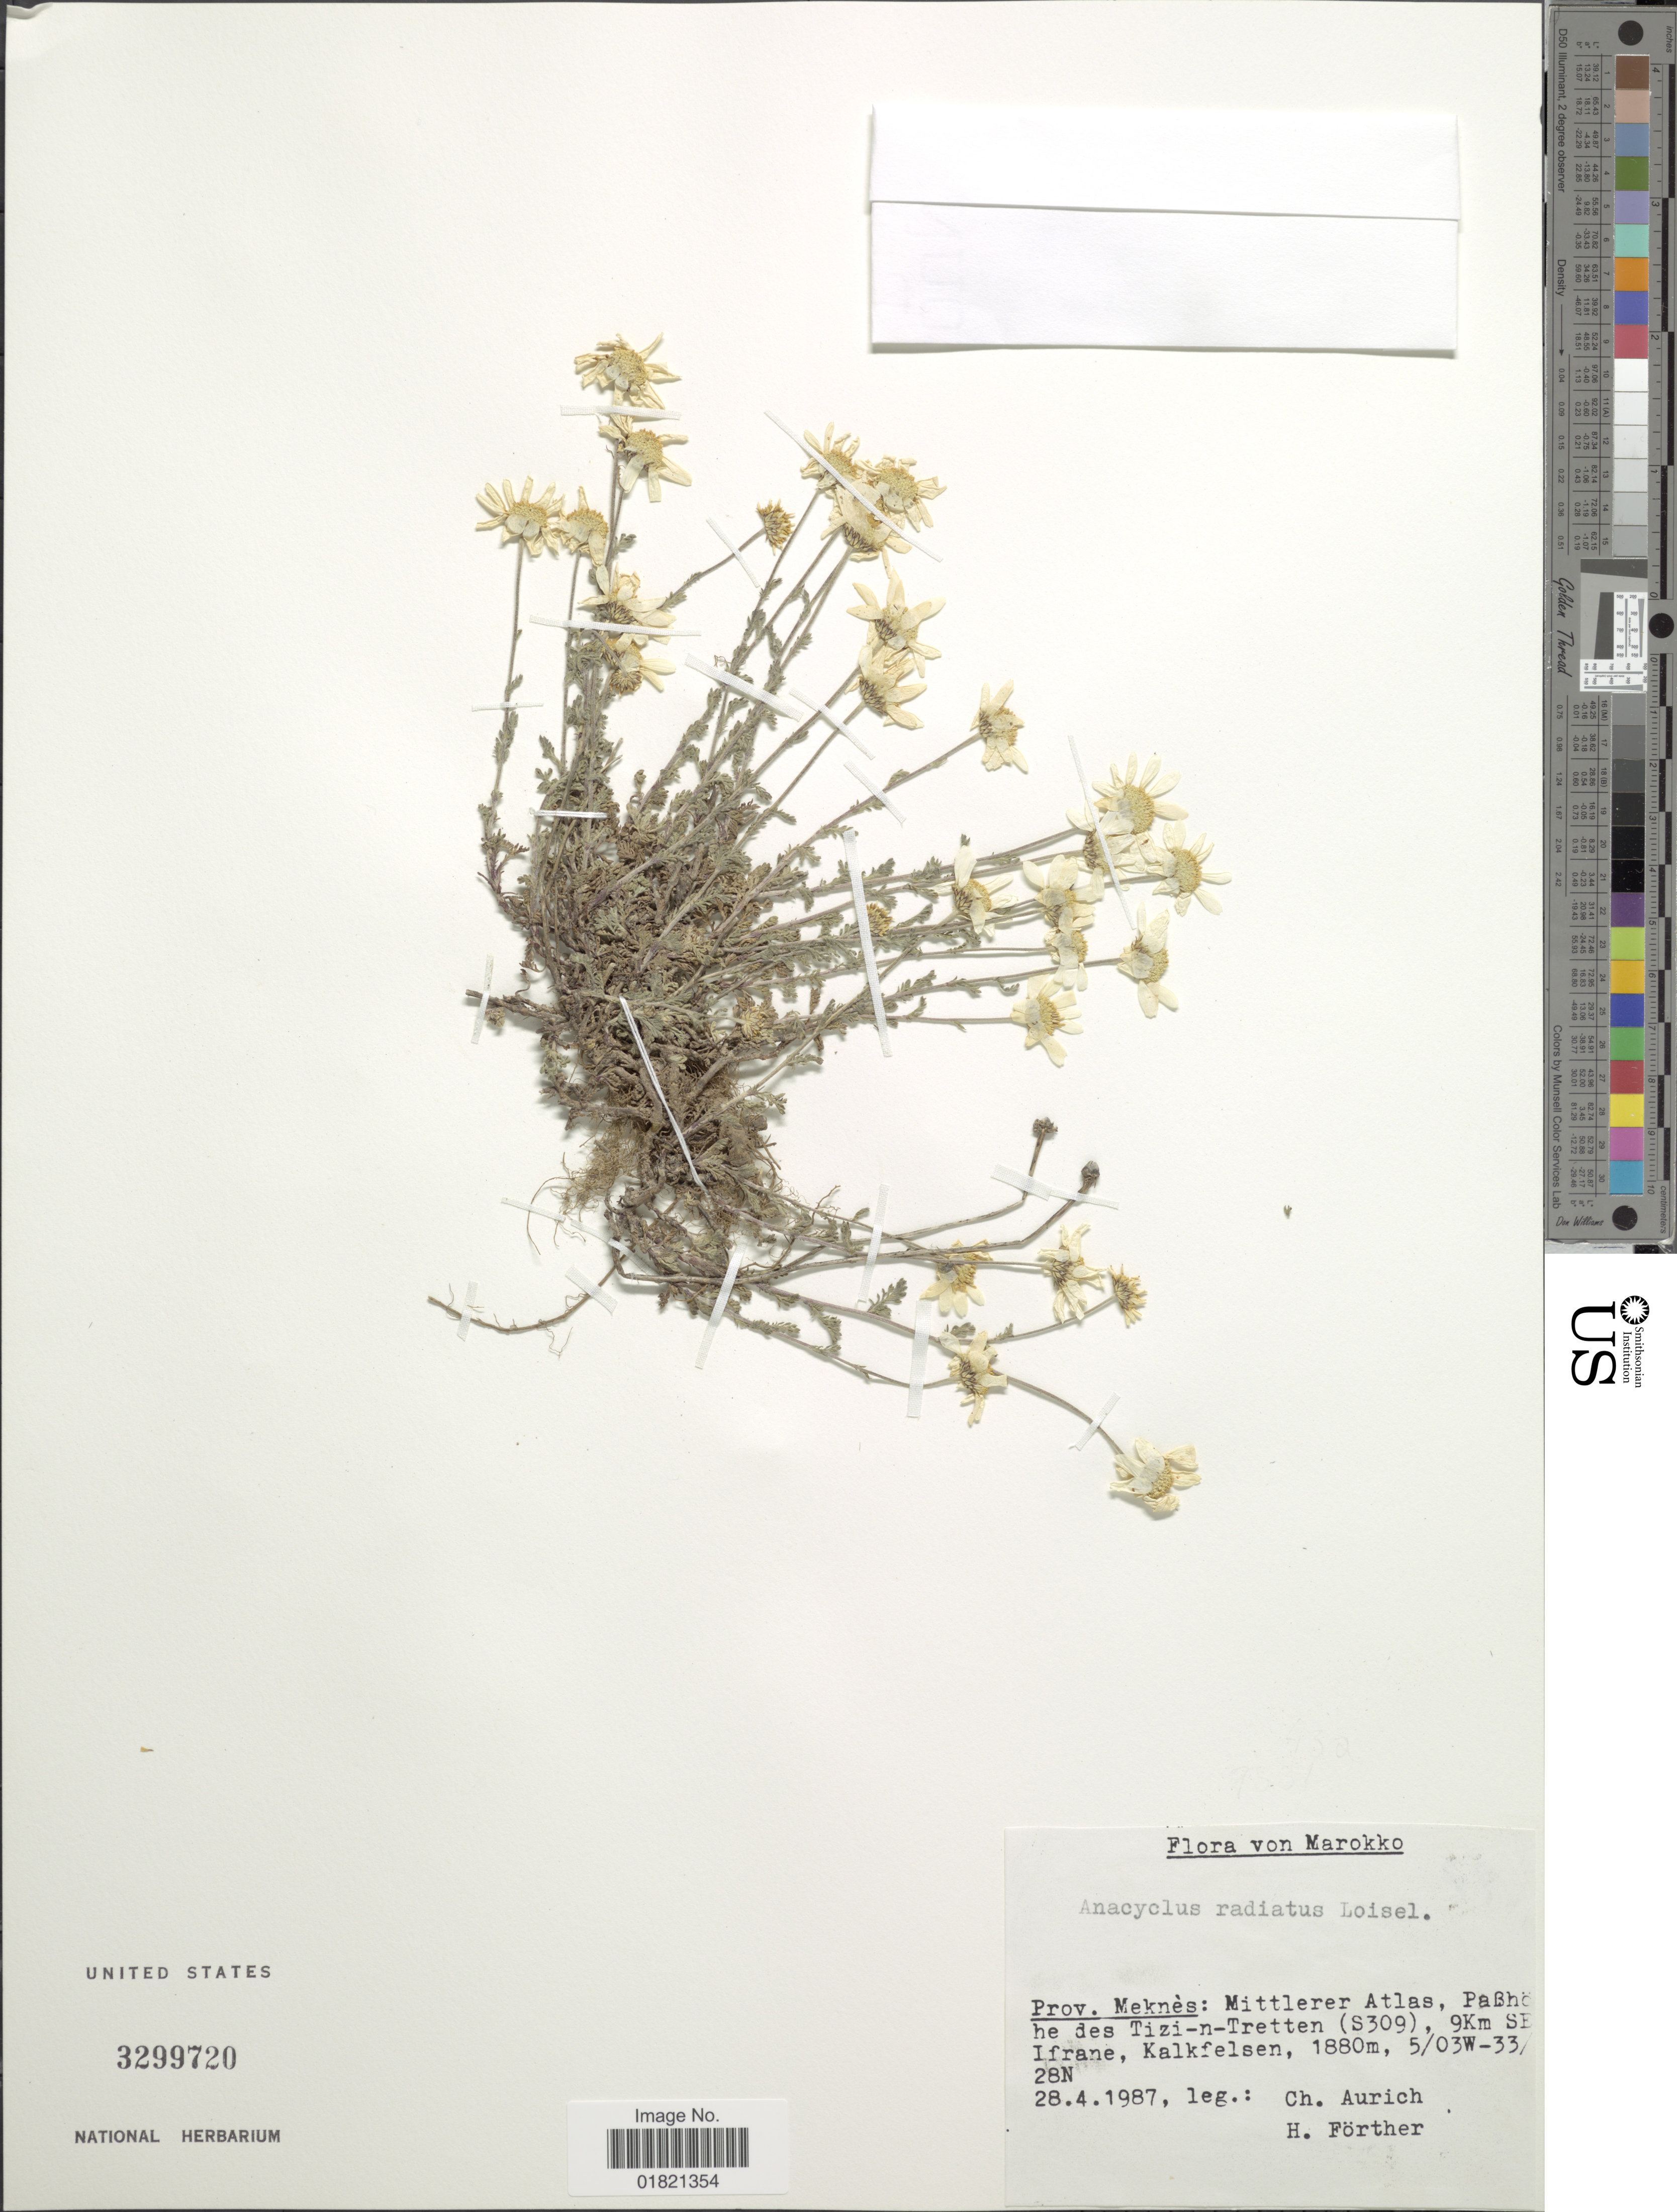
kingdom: Plantae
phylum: Tracheophyta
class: Magnoliopsida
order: Asterales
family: Asteraceae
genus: Anacyclus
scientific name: Anacyclus radiatus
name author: Loisel.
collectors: C. Aurich & H. Förther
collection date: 1987-04-28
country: Morocco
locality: Prov. Meknès: Mittlerer Atlas, Passhöhe des Tizi-n-Tretten (S309), 9Km SE Ifrane, Kalkfelsen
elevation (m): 1880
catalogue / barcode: US 3299720